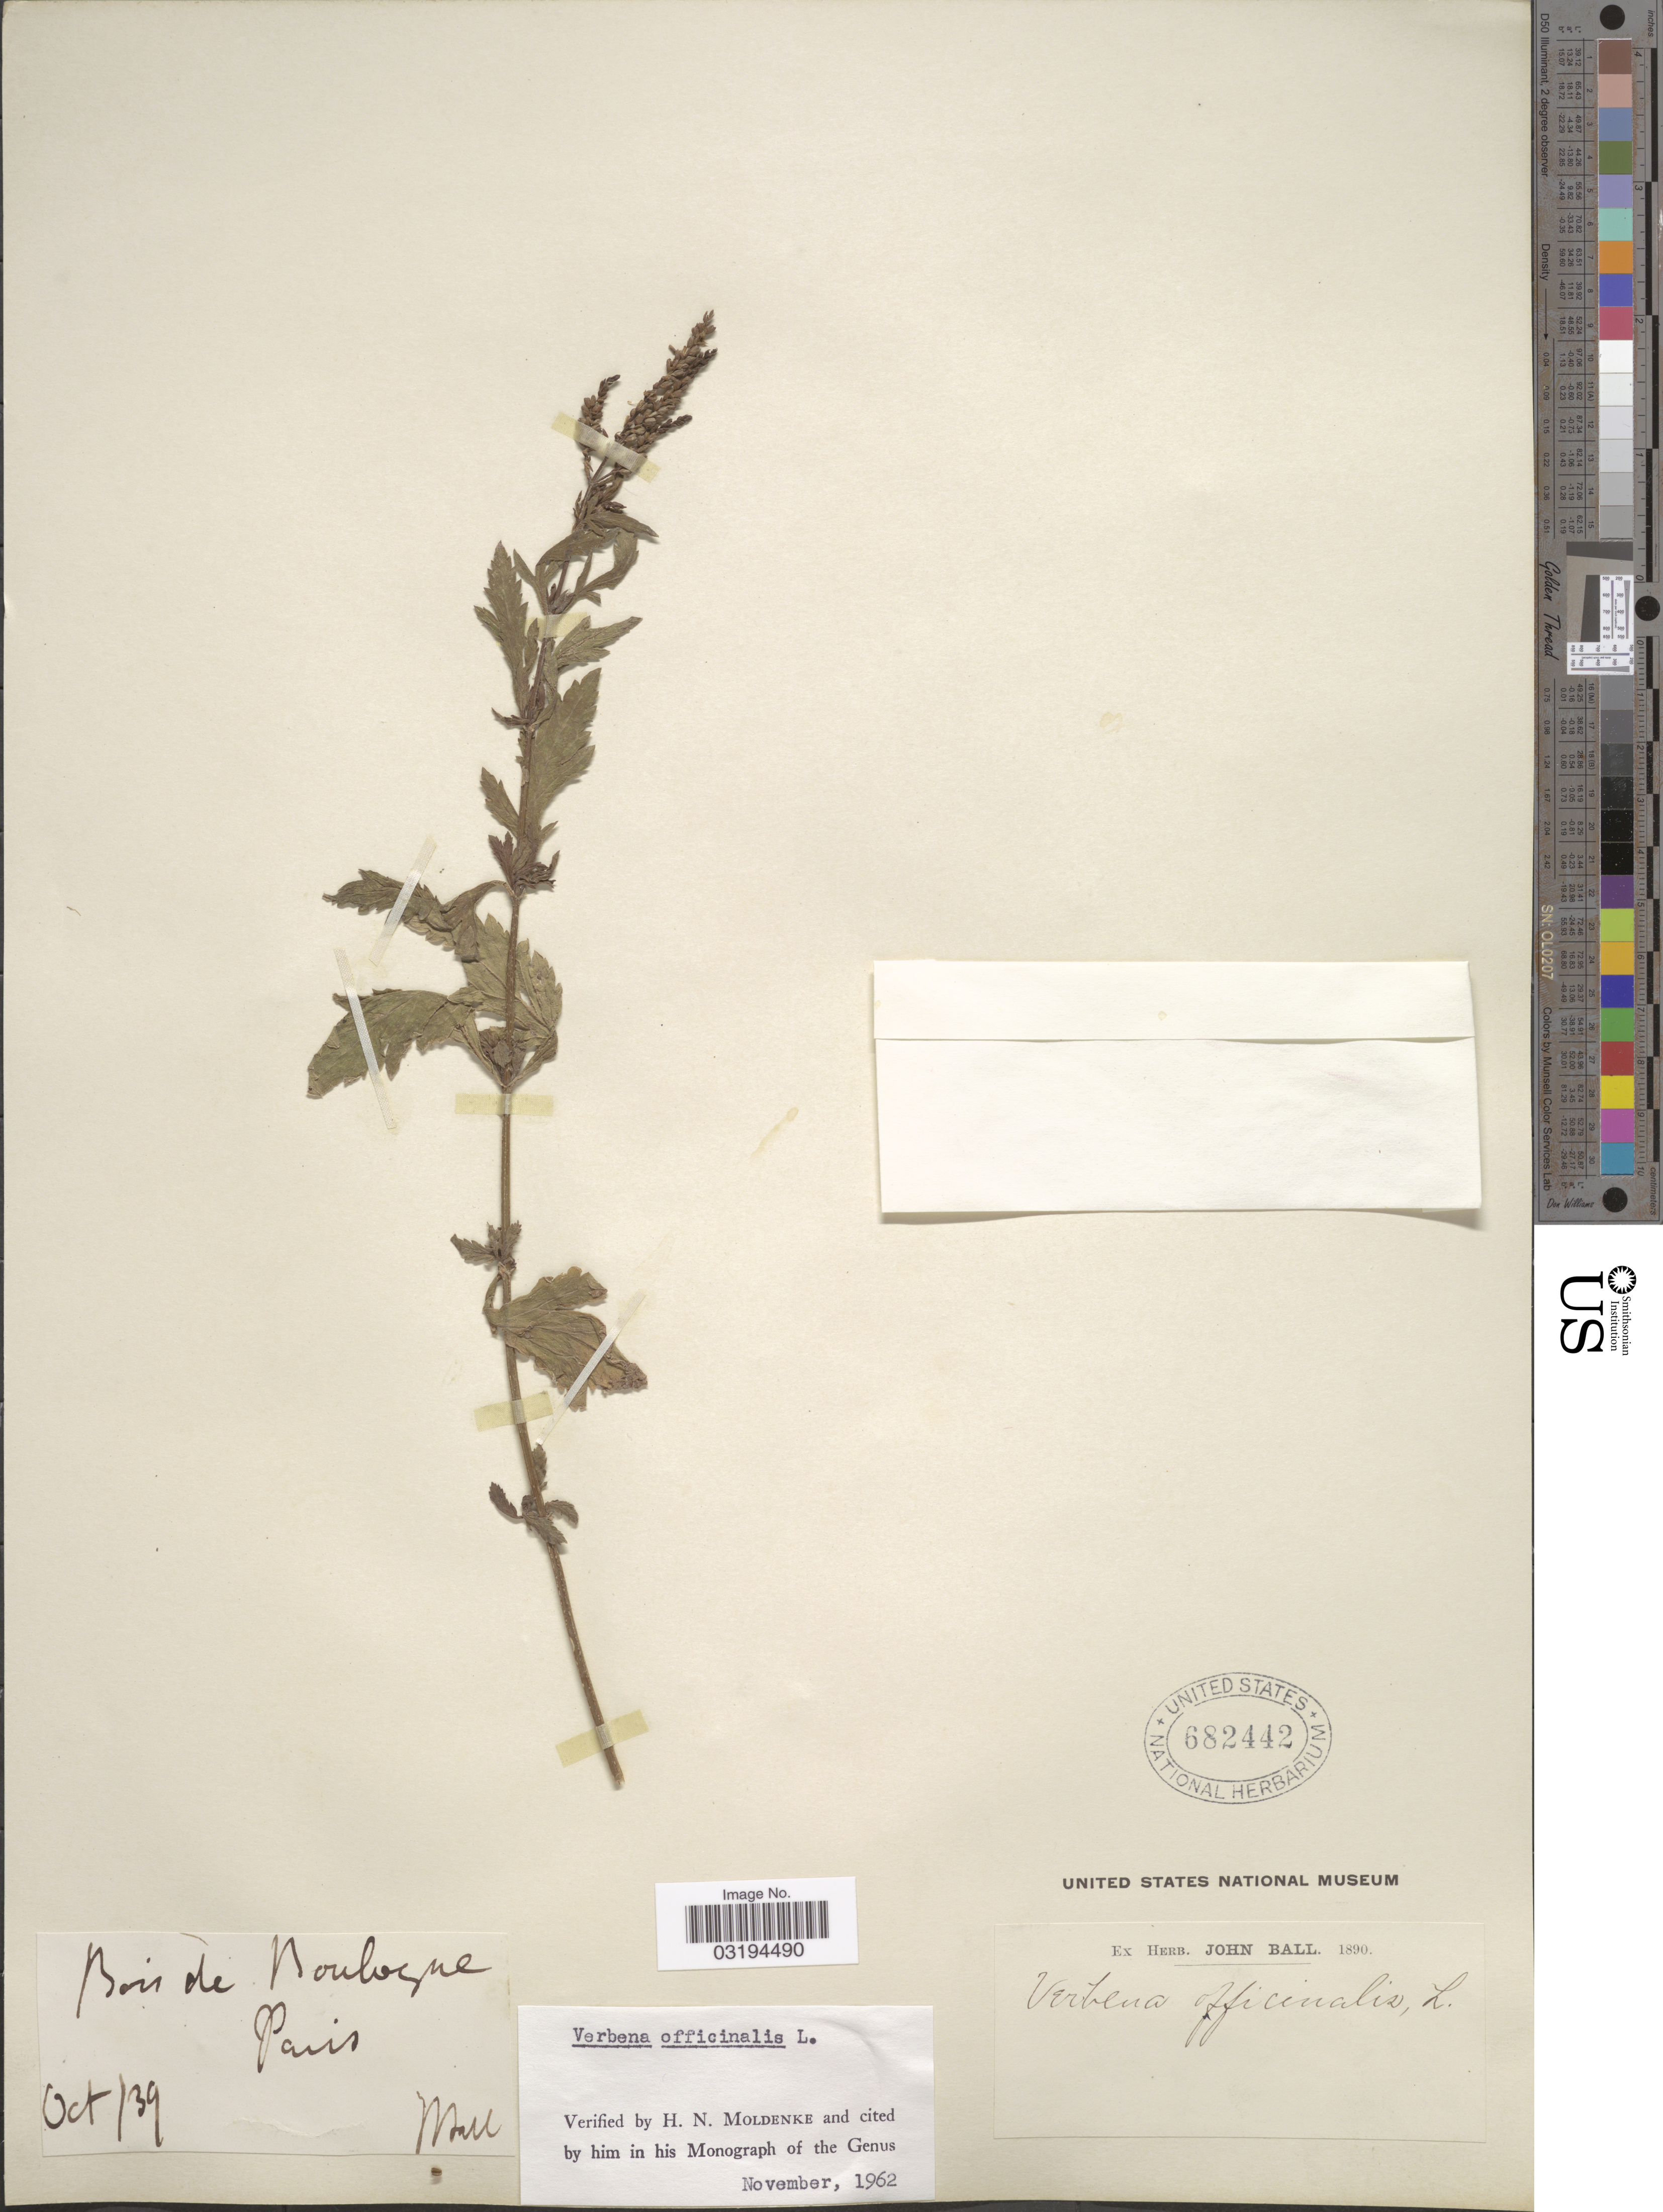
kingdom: Plantae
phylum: Tracheophyta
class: Magnoliopsida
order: Lamiales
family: Verbenaceae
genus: Verbena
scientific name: Verbena officinalis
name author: L.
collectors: J. Ball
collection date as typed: Transcribed d/m/y: /10/39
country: France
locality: Bois de Boulogne, Paris.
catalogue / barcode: US 682442